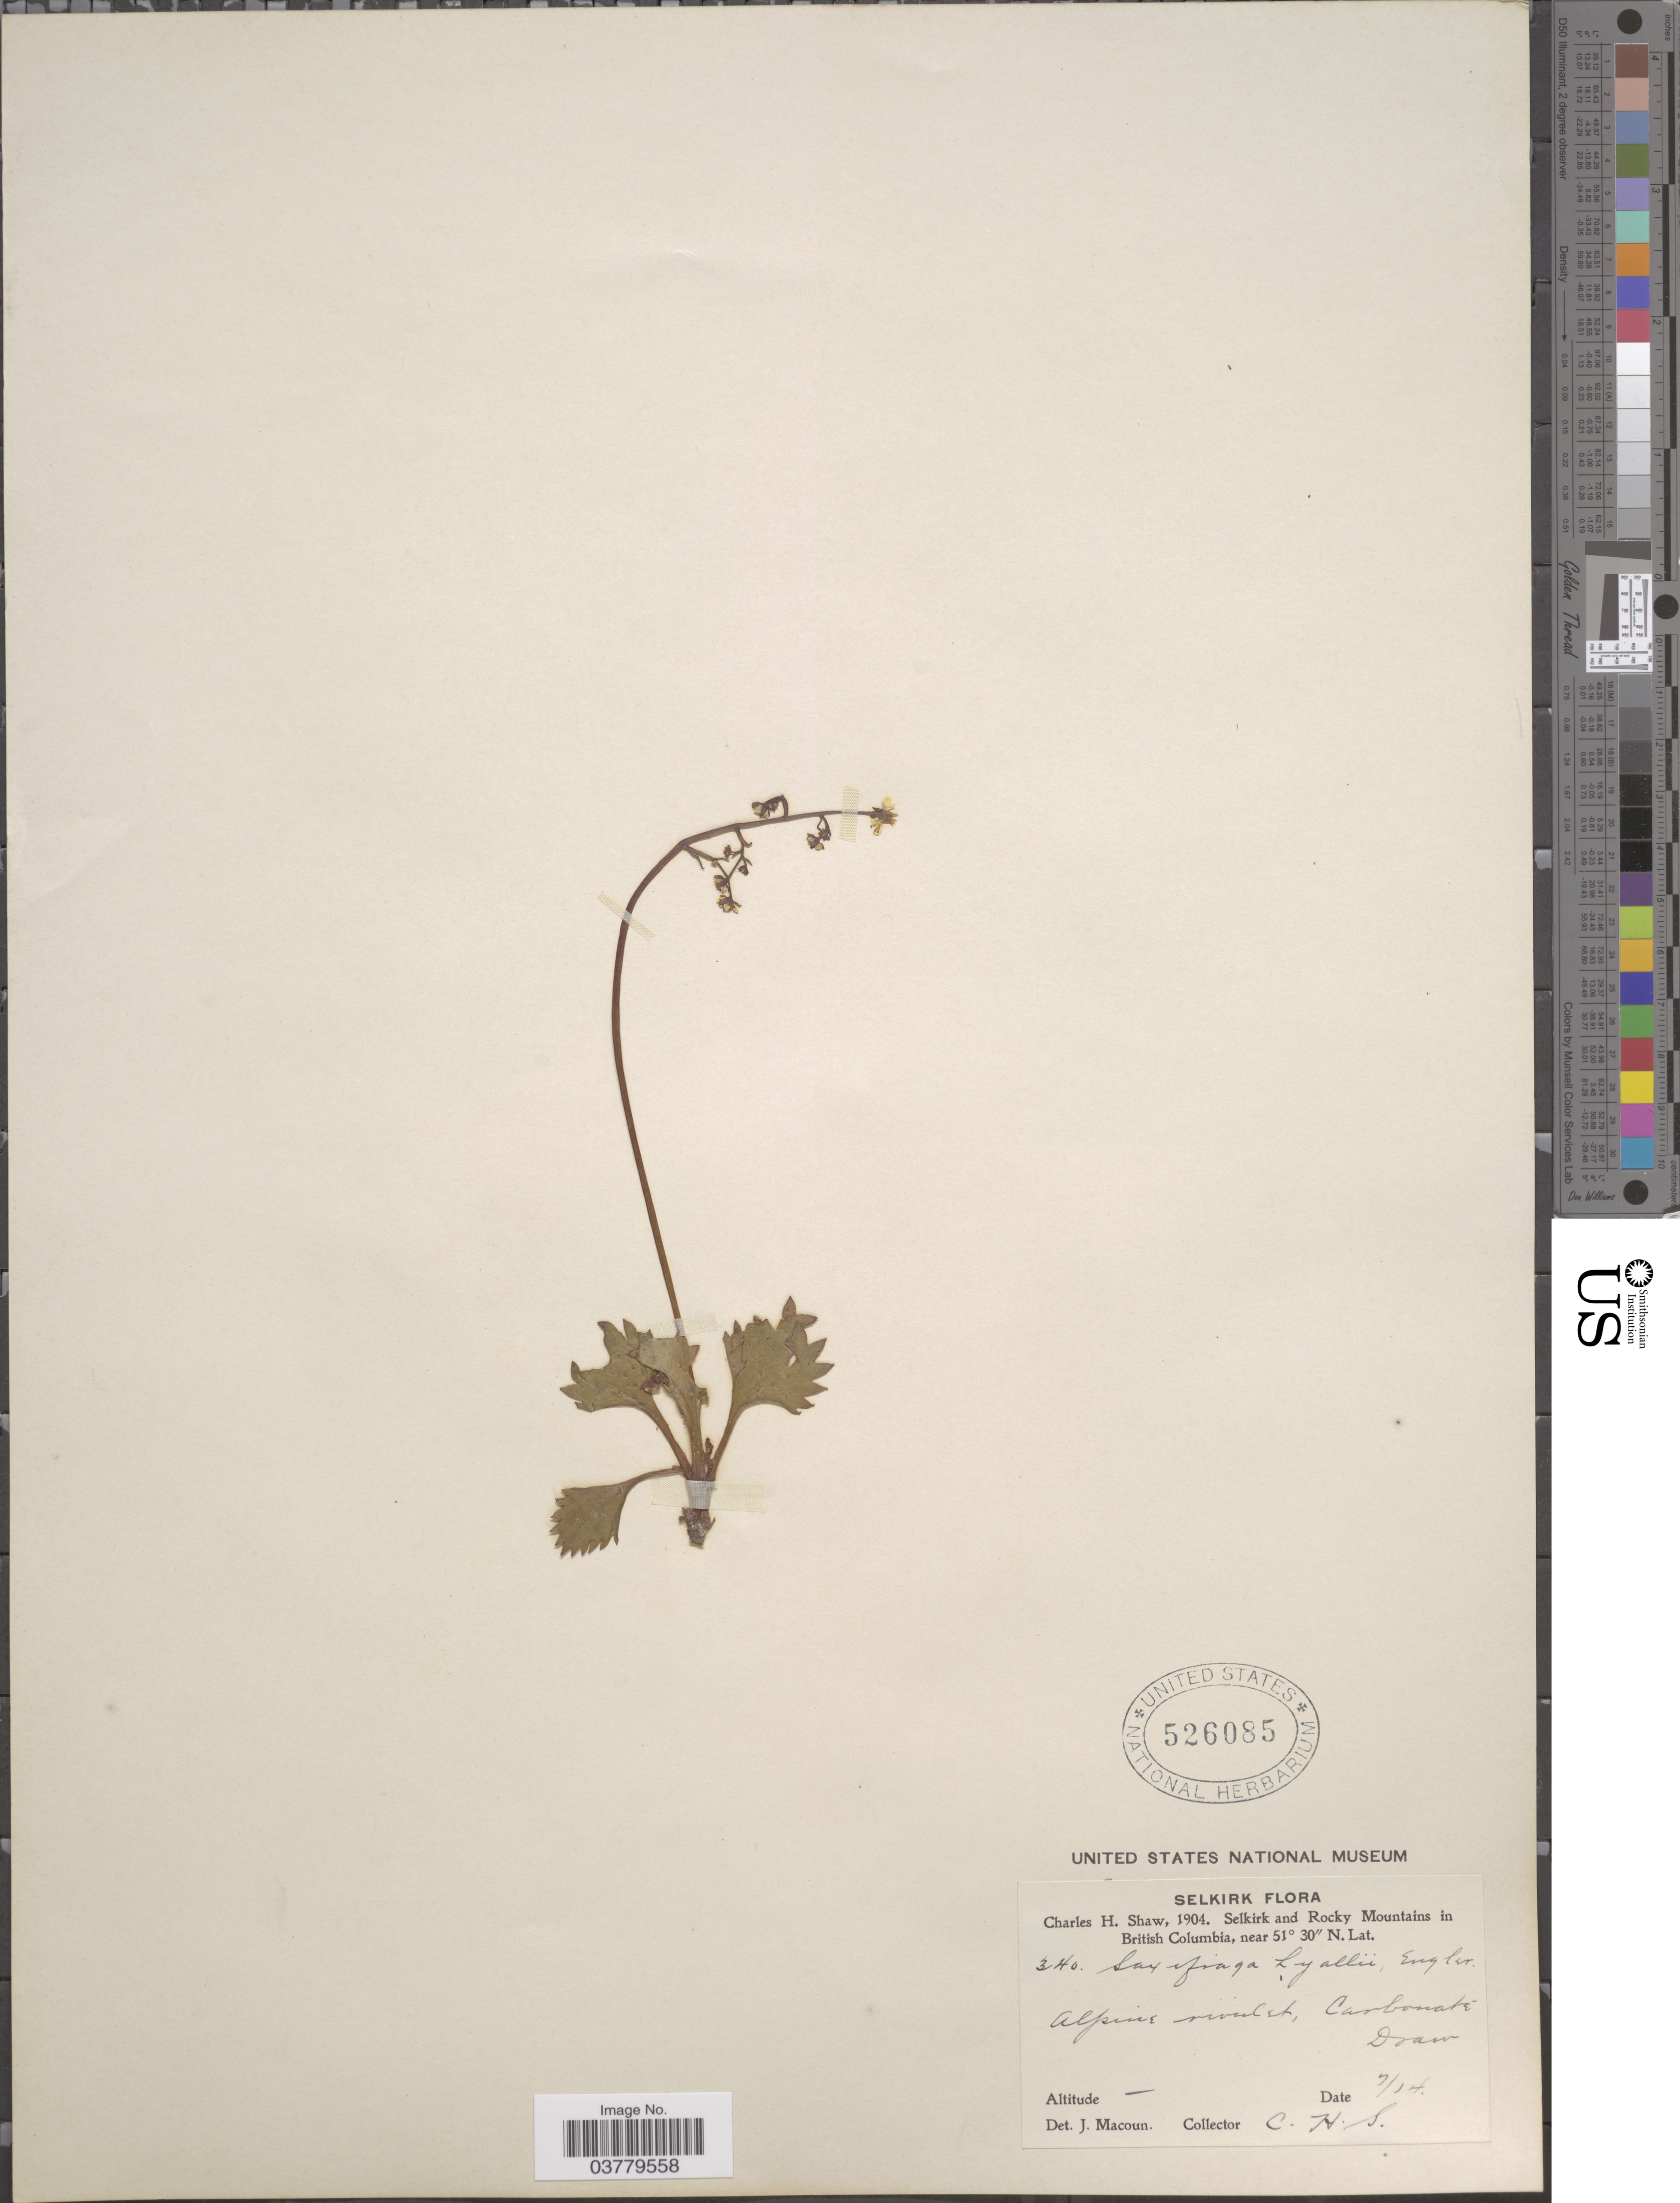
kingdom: Plantae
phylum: Tracheophyta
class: Magnoliopsida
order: Saxifragales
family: Saxifragaceae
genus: Micranthes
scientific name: Micranthes lyalii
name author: (Engl.) Small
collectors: C. H. Shaw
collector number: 340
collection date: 1904-07-14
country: Canada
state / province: British Columbia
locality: Selkirk and Rocky Mountains in British Columbia. Alpine rivulet, Carbonate Draw.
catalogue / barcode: US 526085